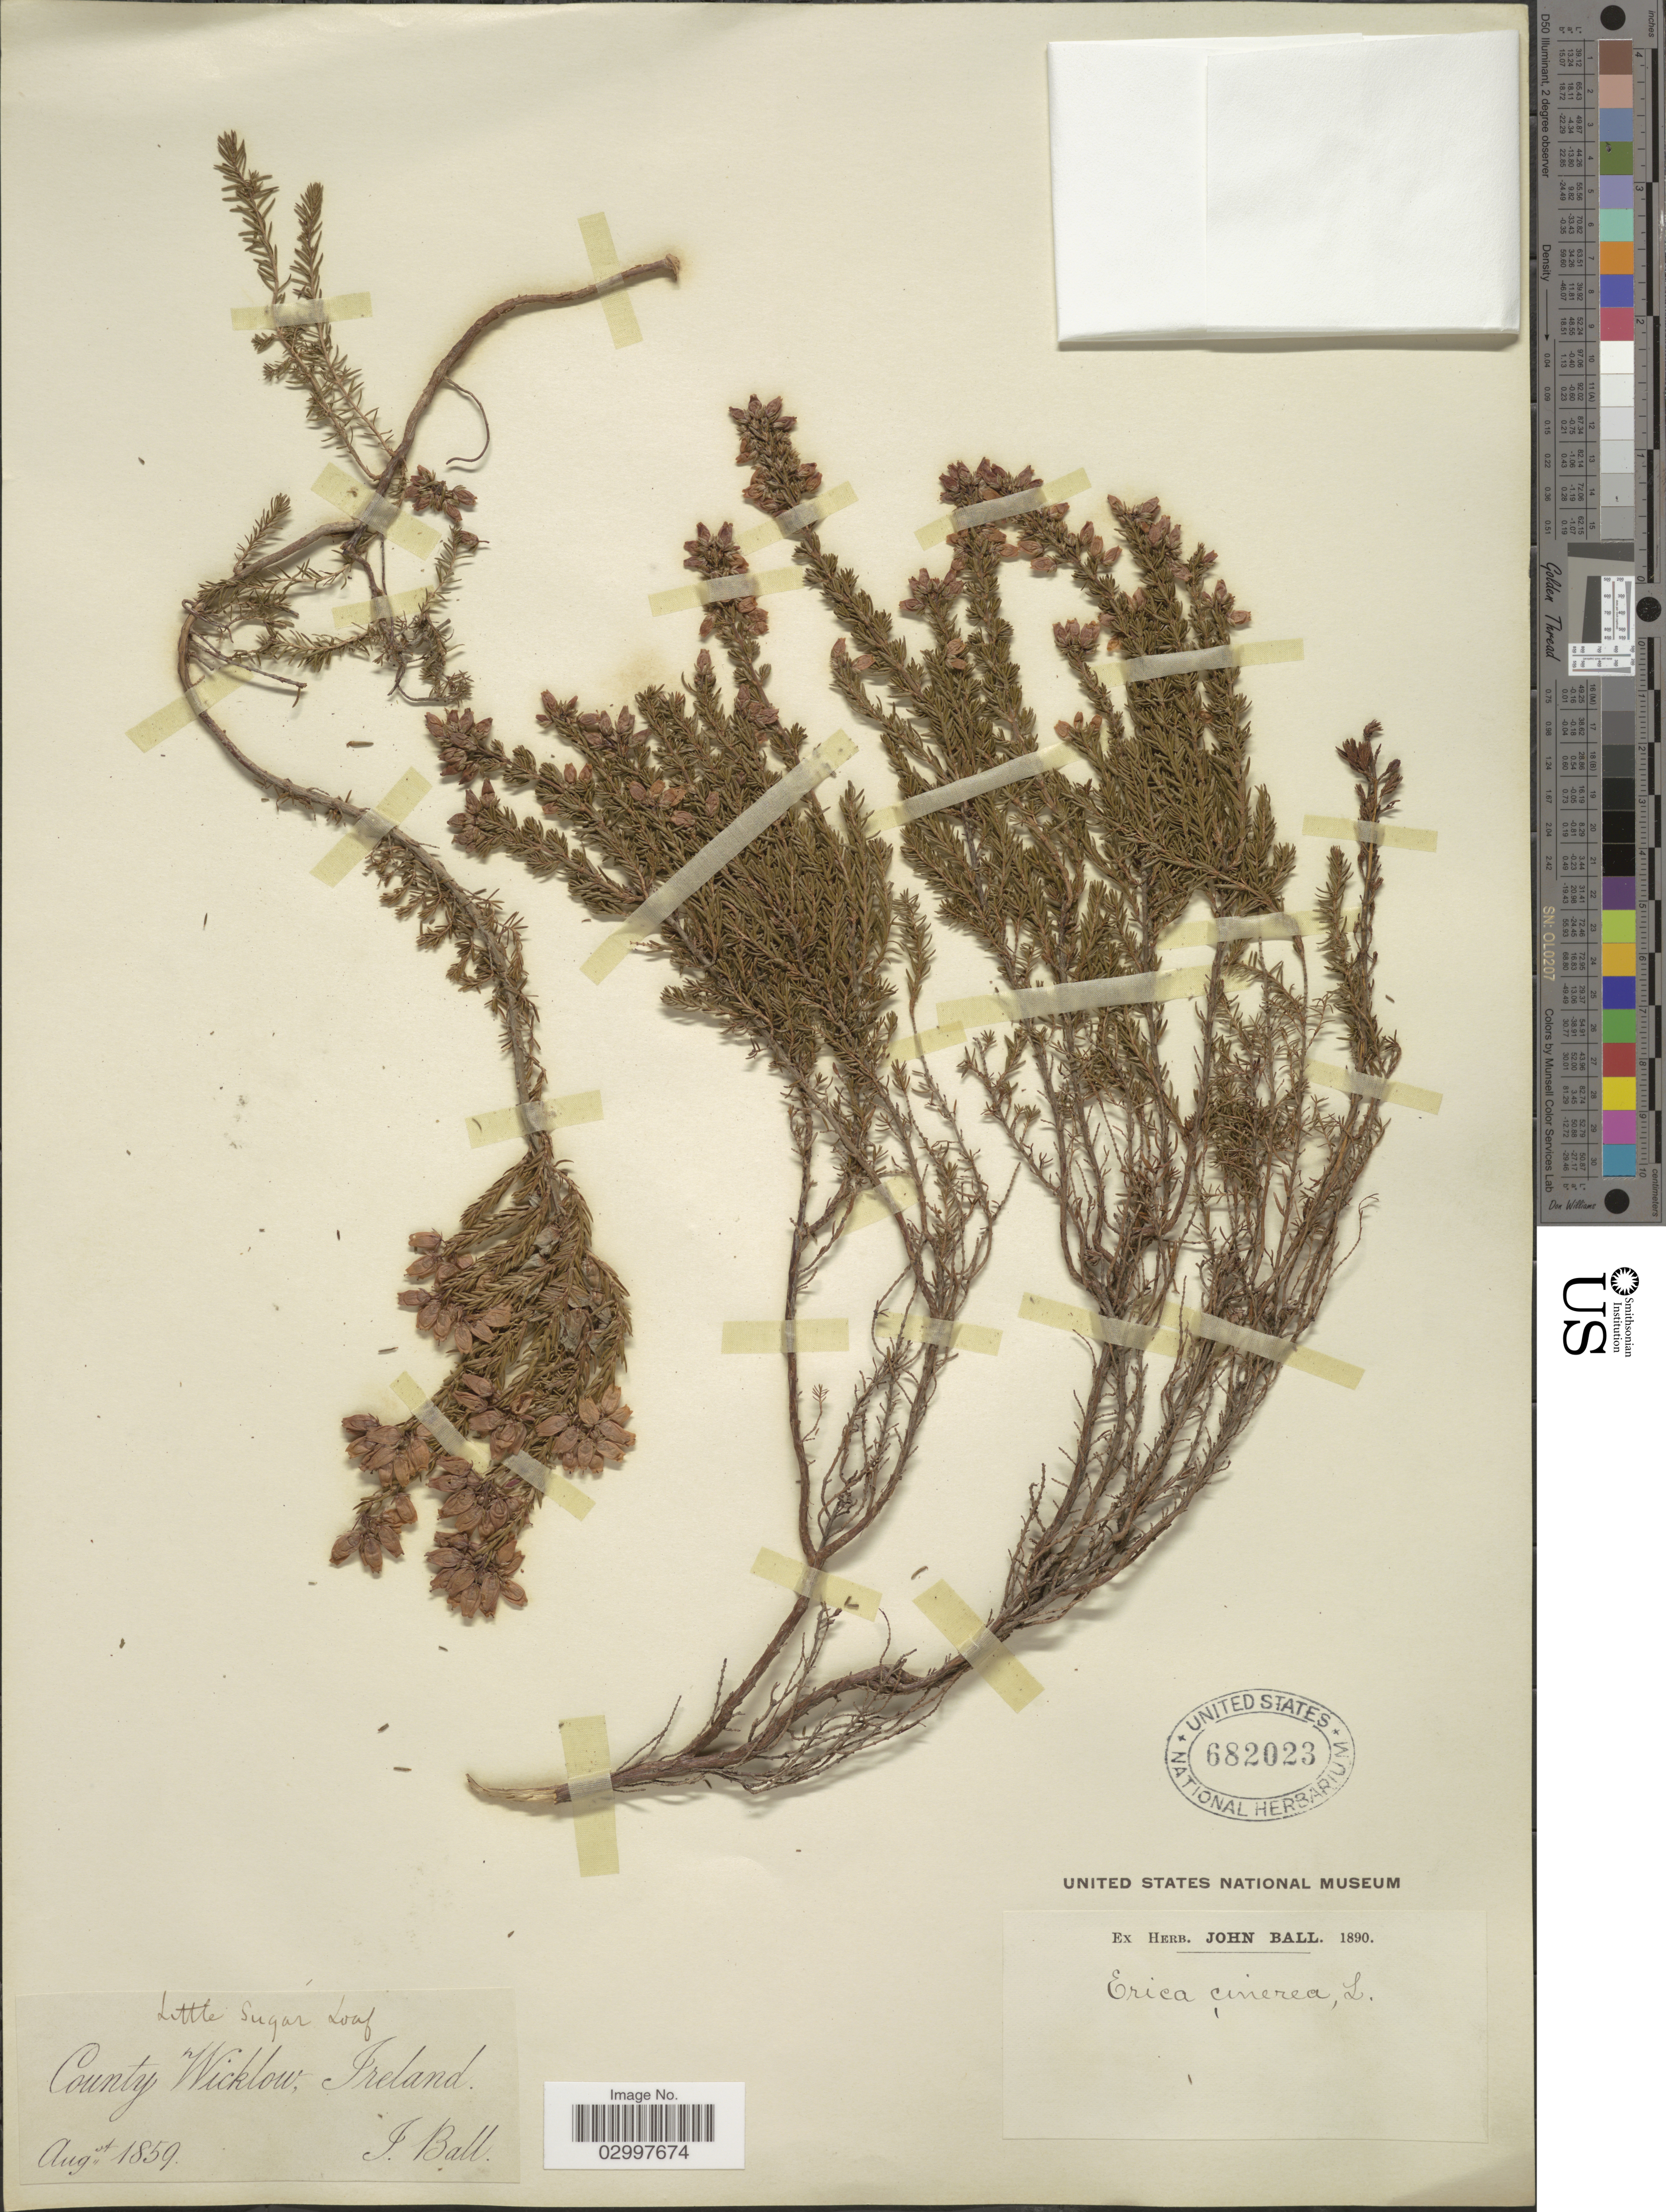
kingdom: Plantae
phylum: Tracheophyta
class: Magnoliopsida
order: Ericales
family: Ericaceae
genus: Erica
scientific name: Erica cinerea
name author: L.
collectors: J. Ball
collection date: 1859-08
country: Ireland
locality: Little Sugar Loaf. County Wicklow.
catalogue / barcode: US 682023